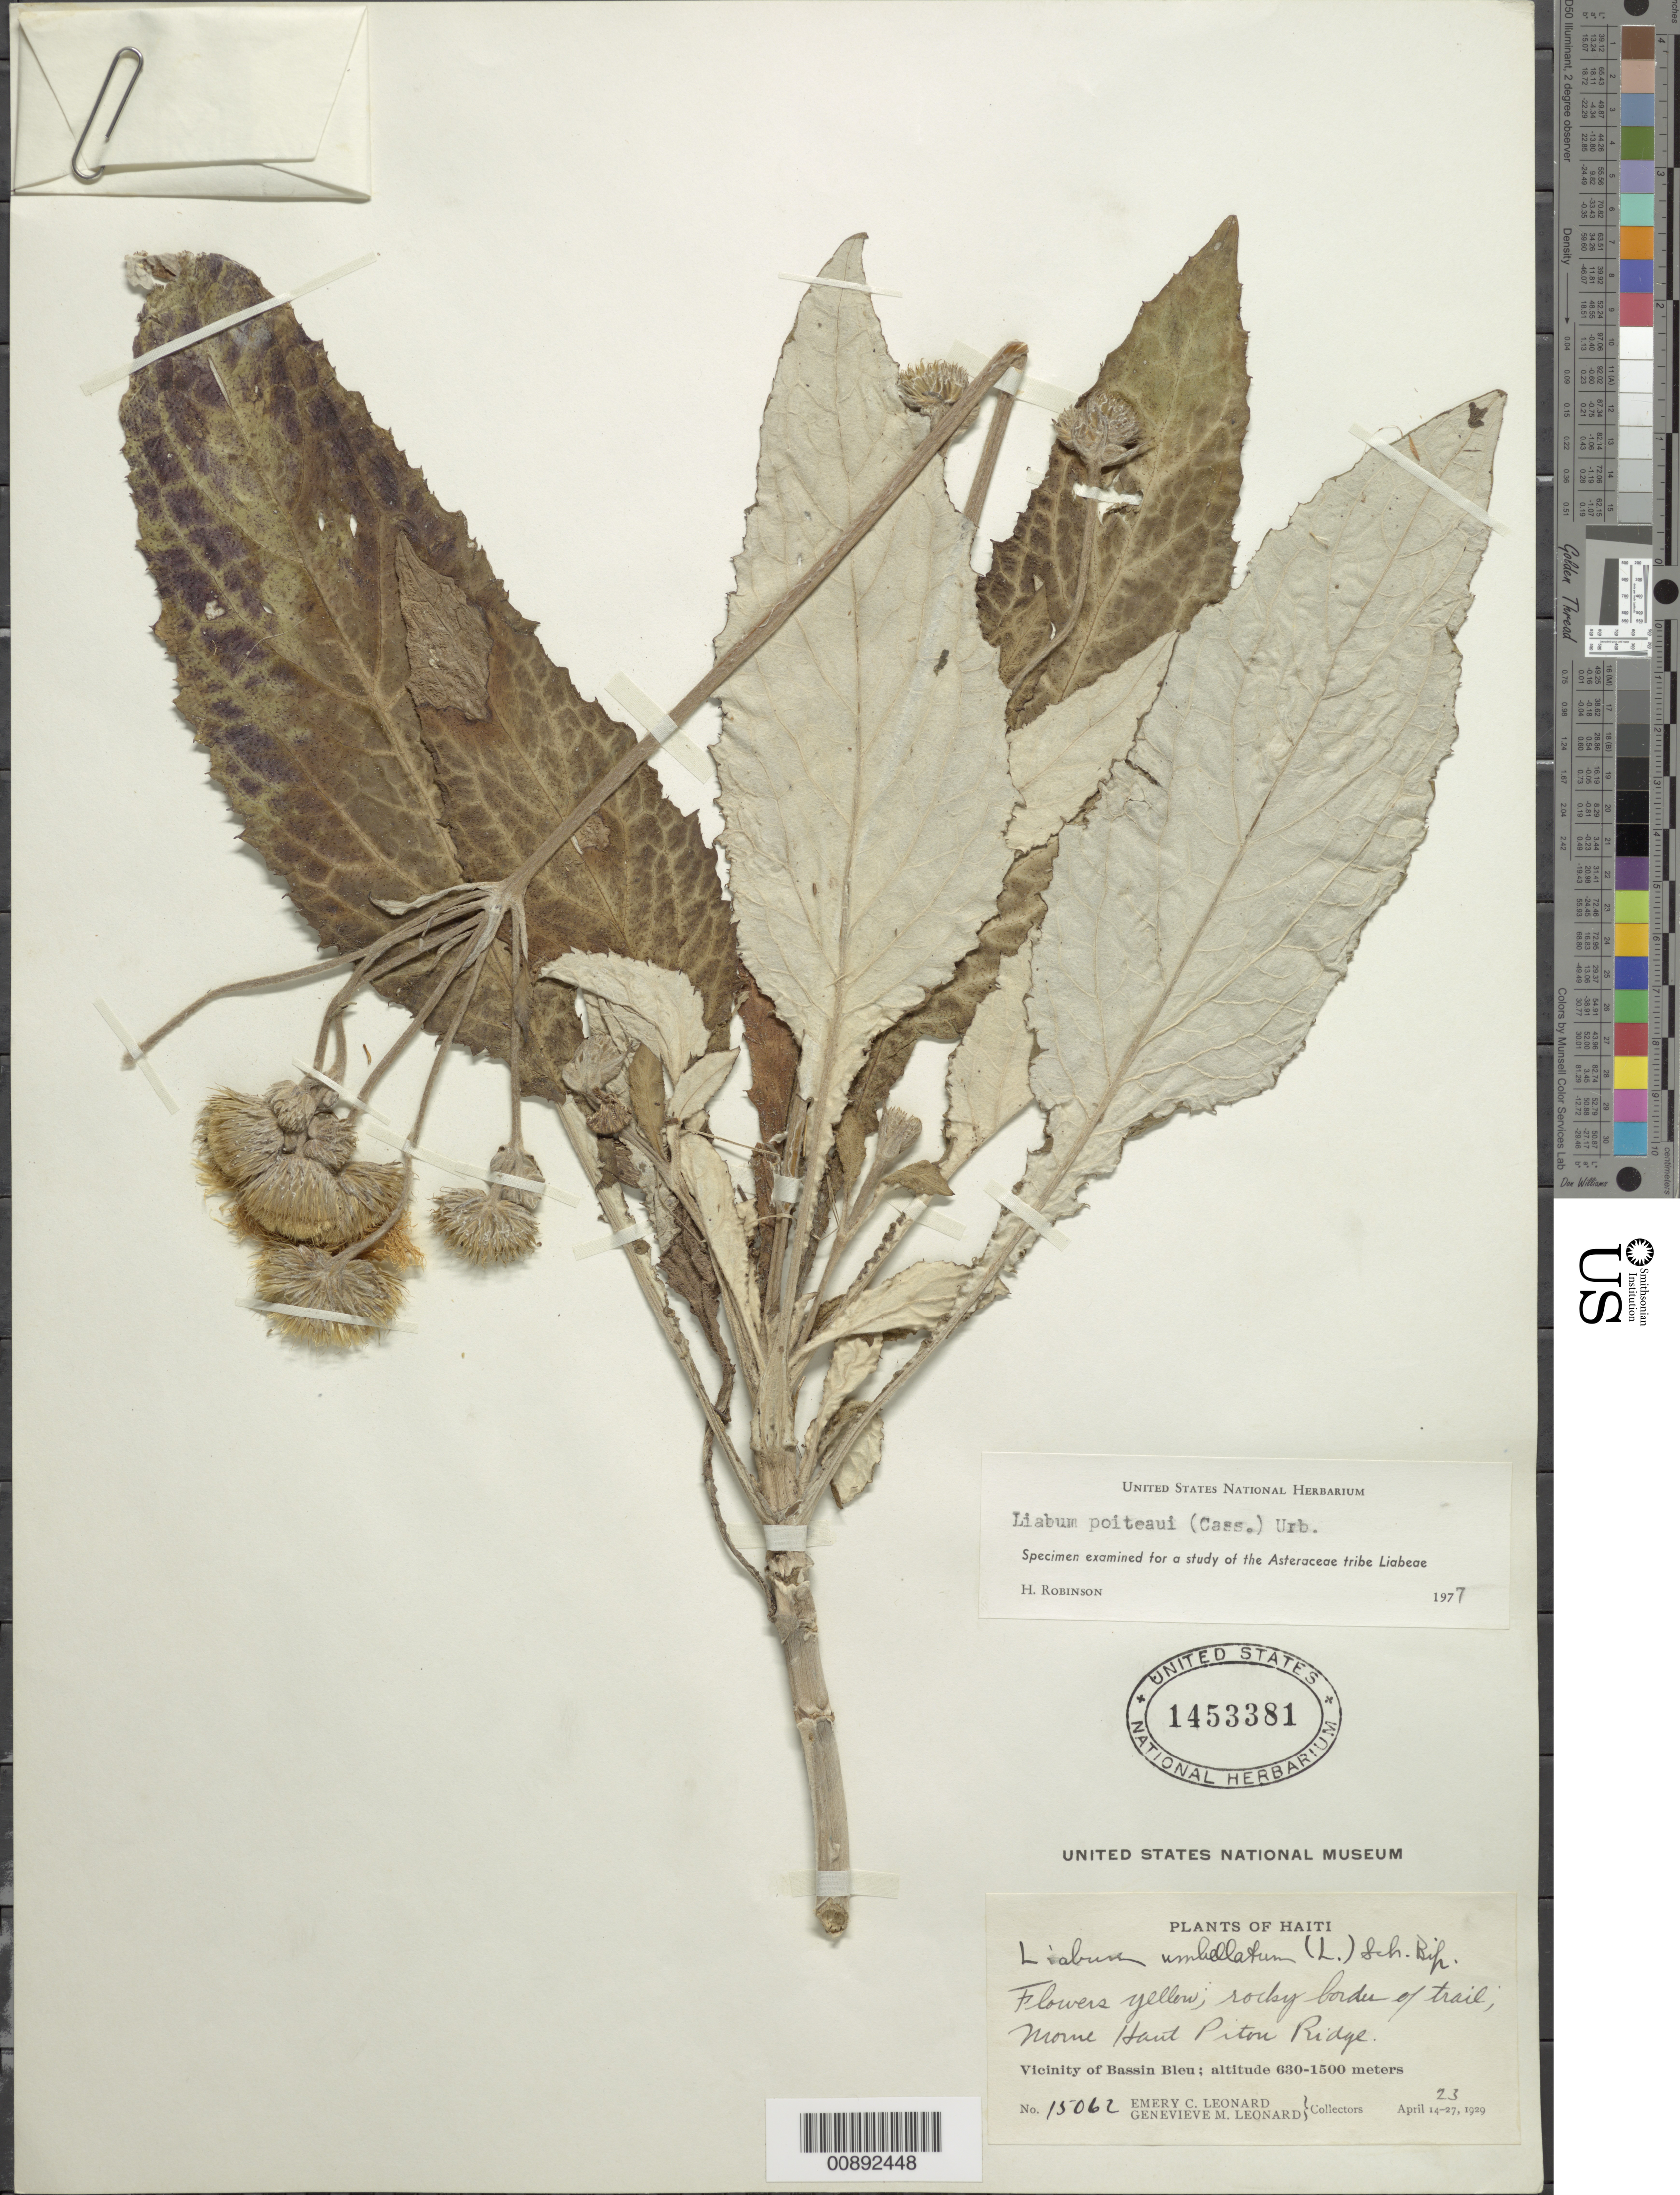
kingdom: Plantae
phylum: Tracheophyta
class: Magnoliopsida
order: Asterales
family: Asteraceae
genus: Liabum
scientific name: Liabum poiteaui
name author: (Cass.) Urb.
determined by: Robinson, Harold E., (US)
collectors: E. C. Leonard & G. M. Leonard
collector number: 15062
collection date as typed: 23 April 1929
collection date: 1929-04-23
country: Haiti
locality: Bassin Bleu vicinity, Morue Haut Piton Ridge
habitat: Rocky border of trail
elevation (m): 630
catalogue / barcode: US 1453381